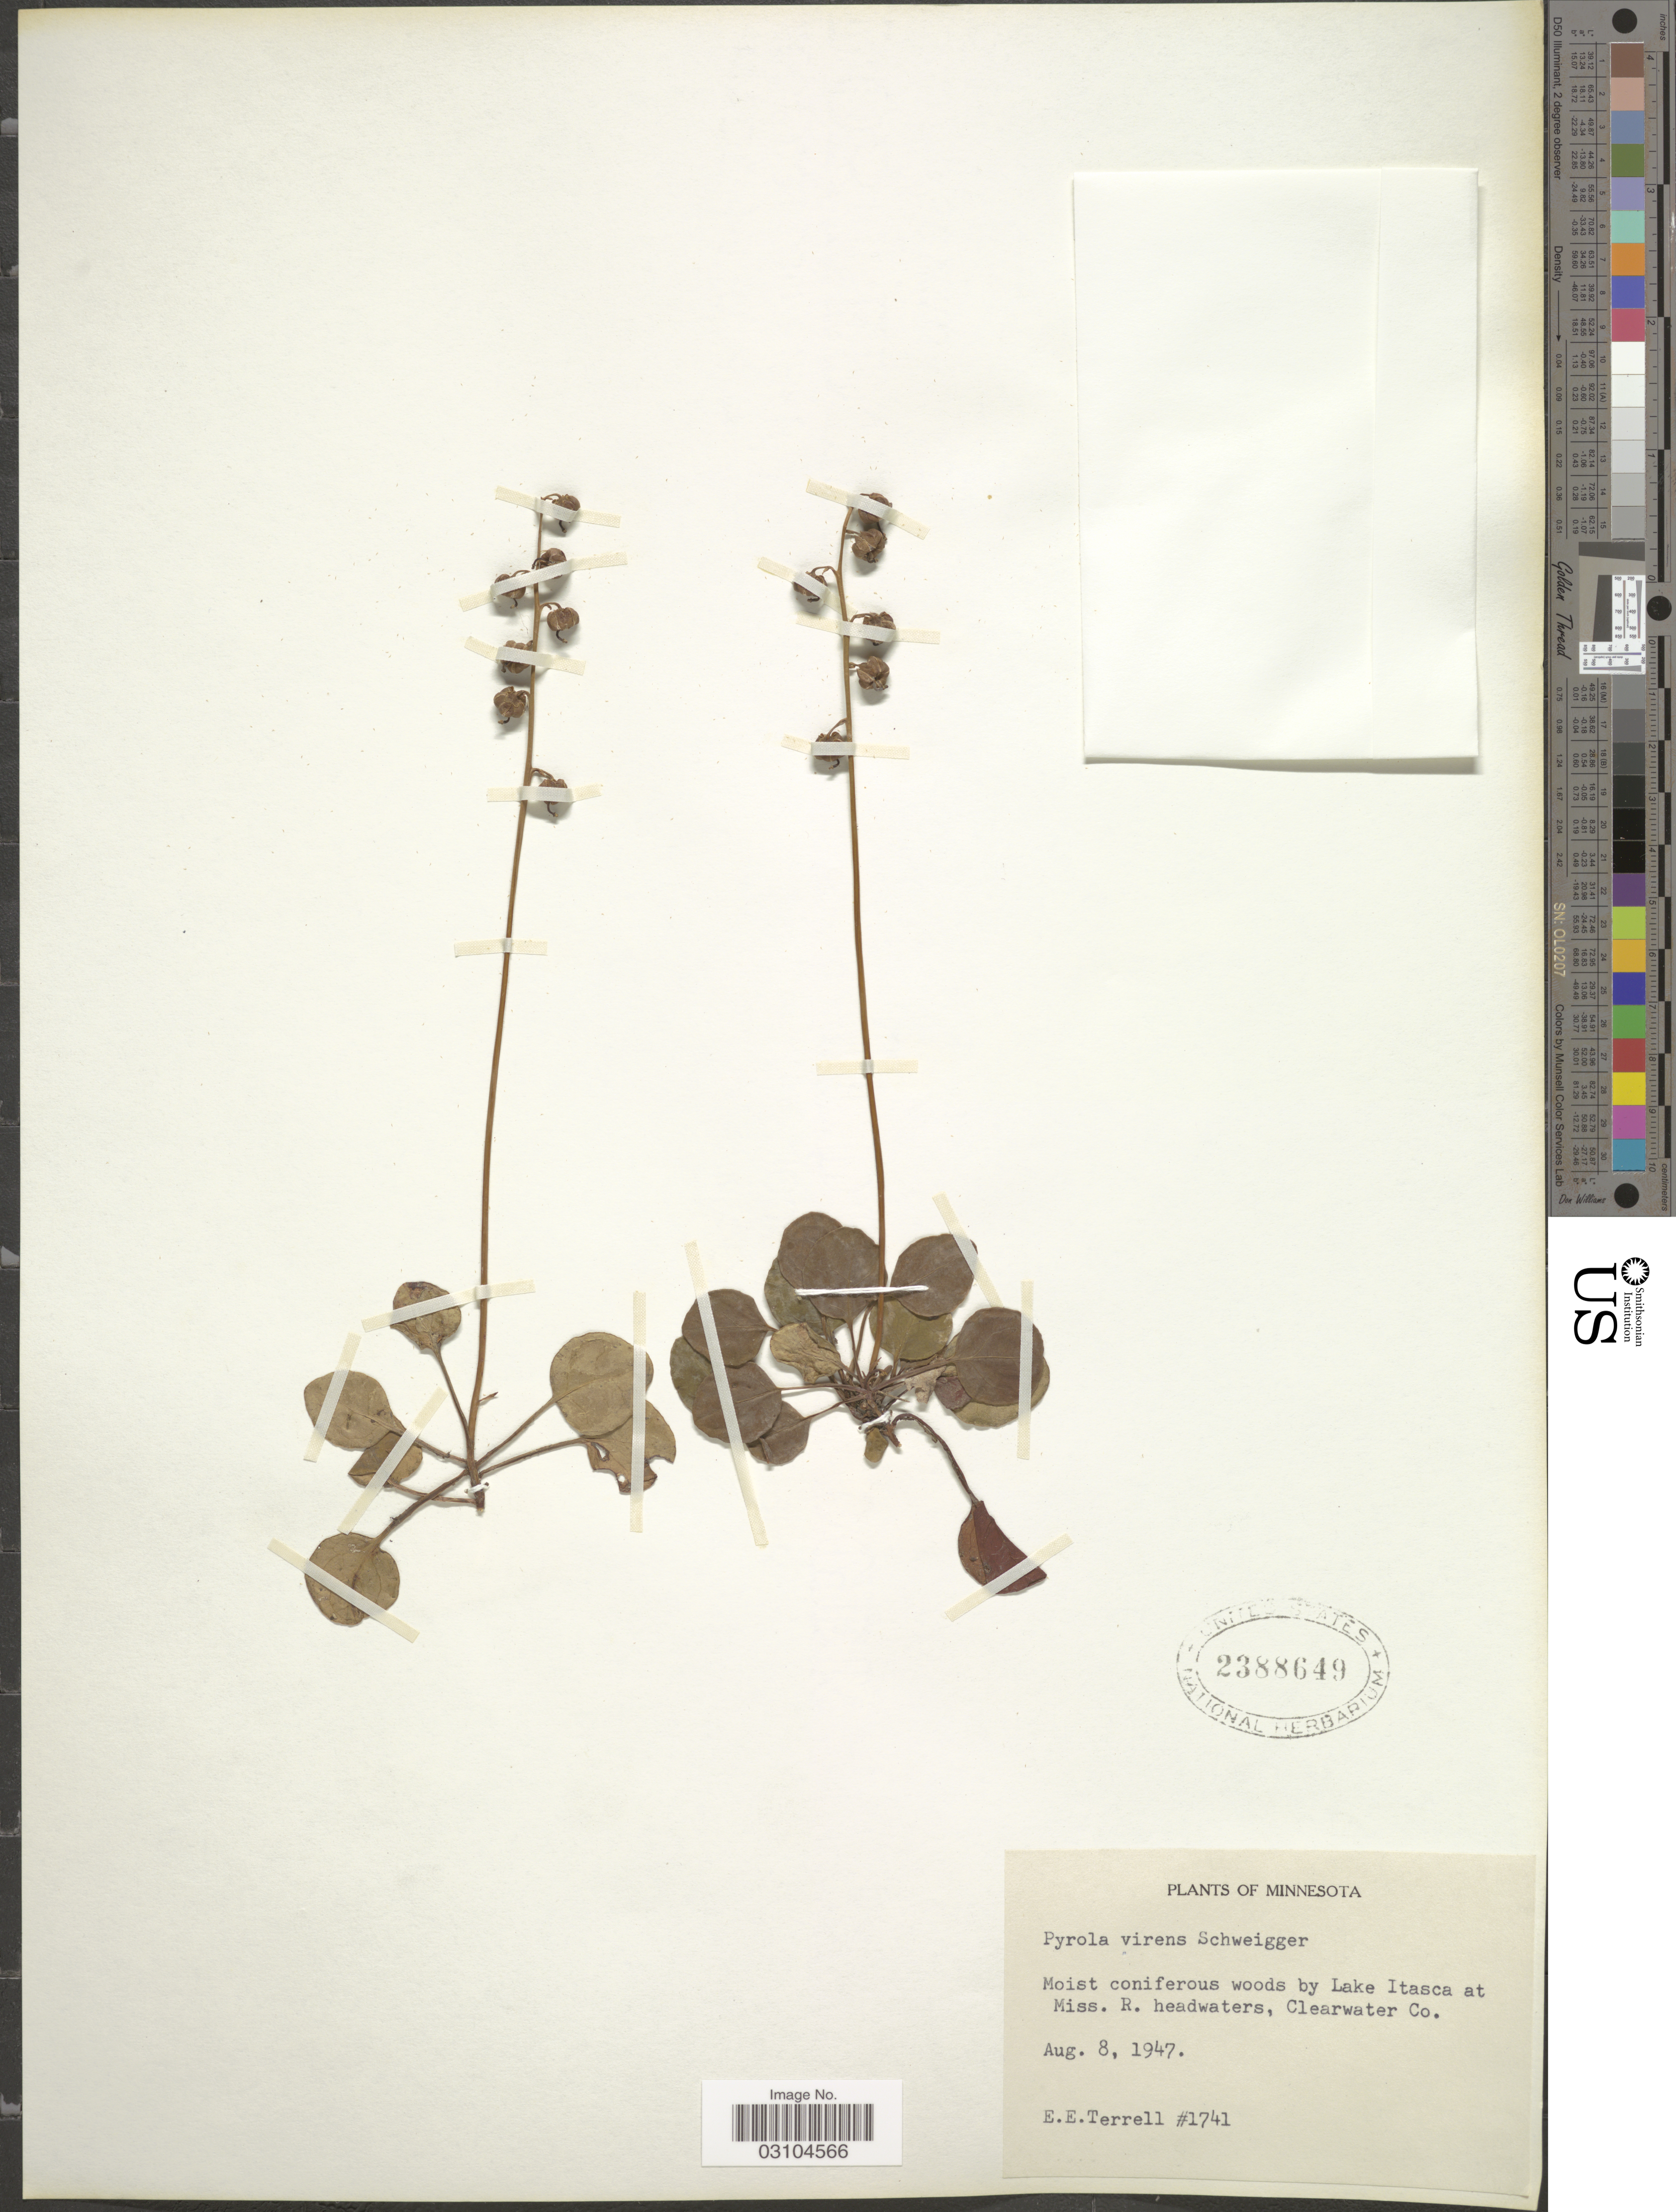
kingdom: Plantae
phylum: Tracheophyta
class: Magnoliopsida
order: Ericales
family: Ericaceae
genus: Pyrola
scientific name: Pyrola virens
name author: Schweigg.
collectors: E. E. Terrell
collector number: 1741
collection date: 1947-08-08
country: United States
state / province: Minnesota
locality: Lake Itasca at Miss. R. headwaters, Clearwater Co.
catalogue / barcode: US 2388649